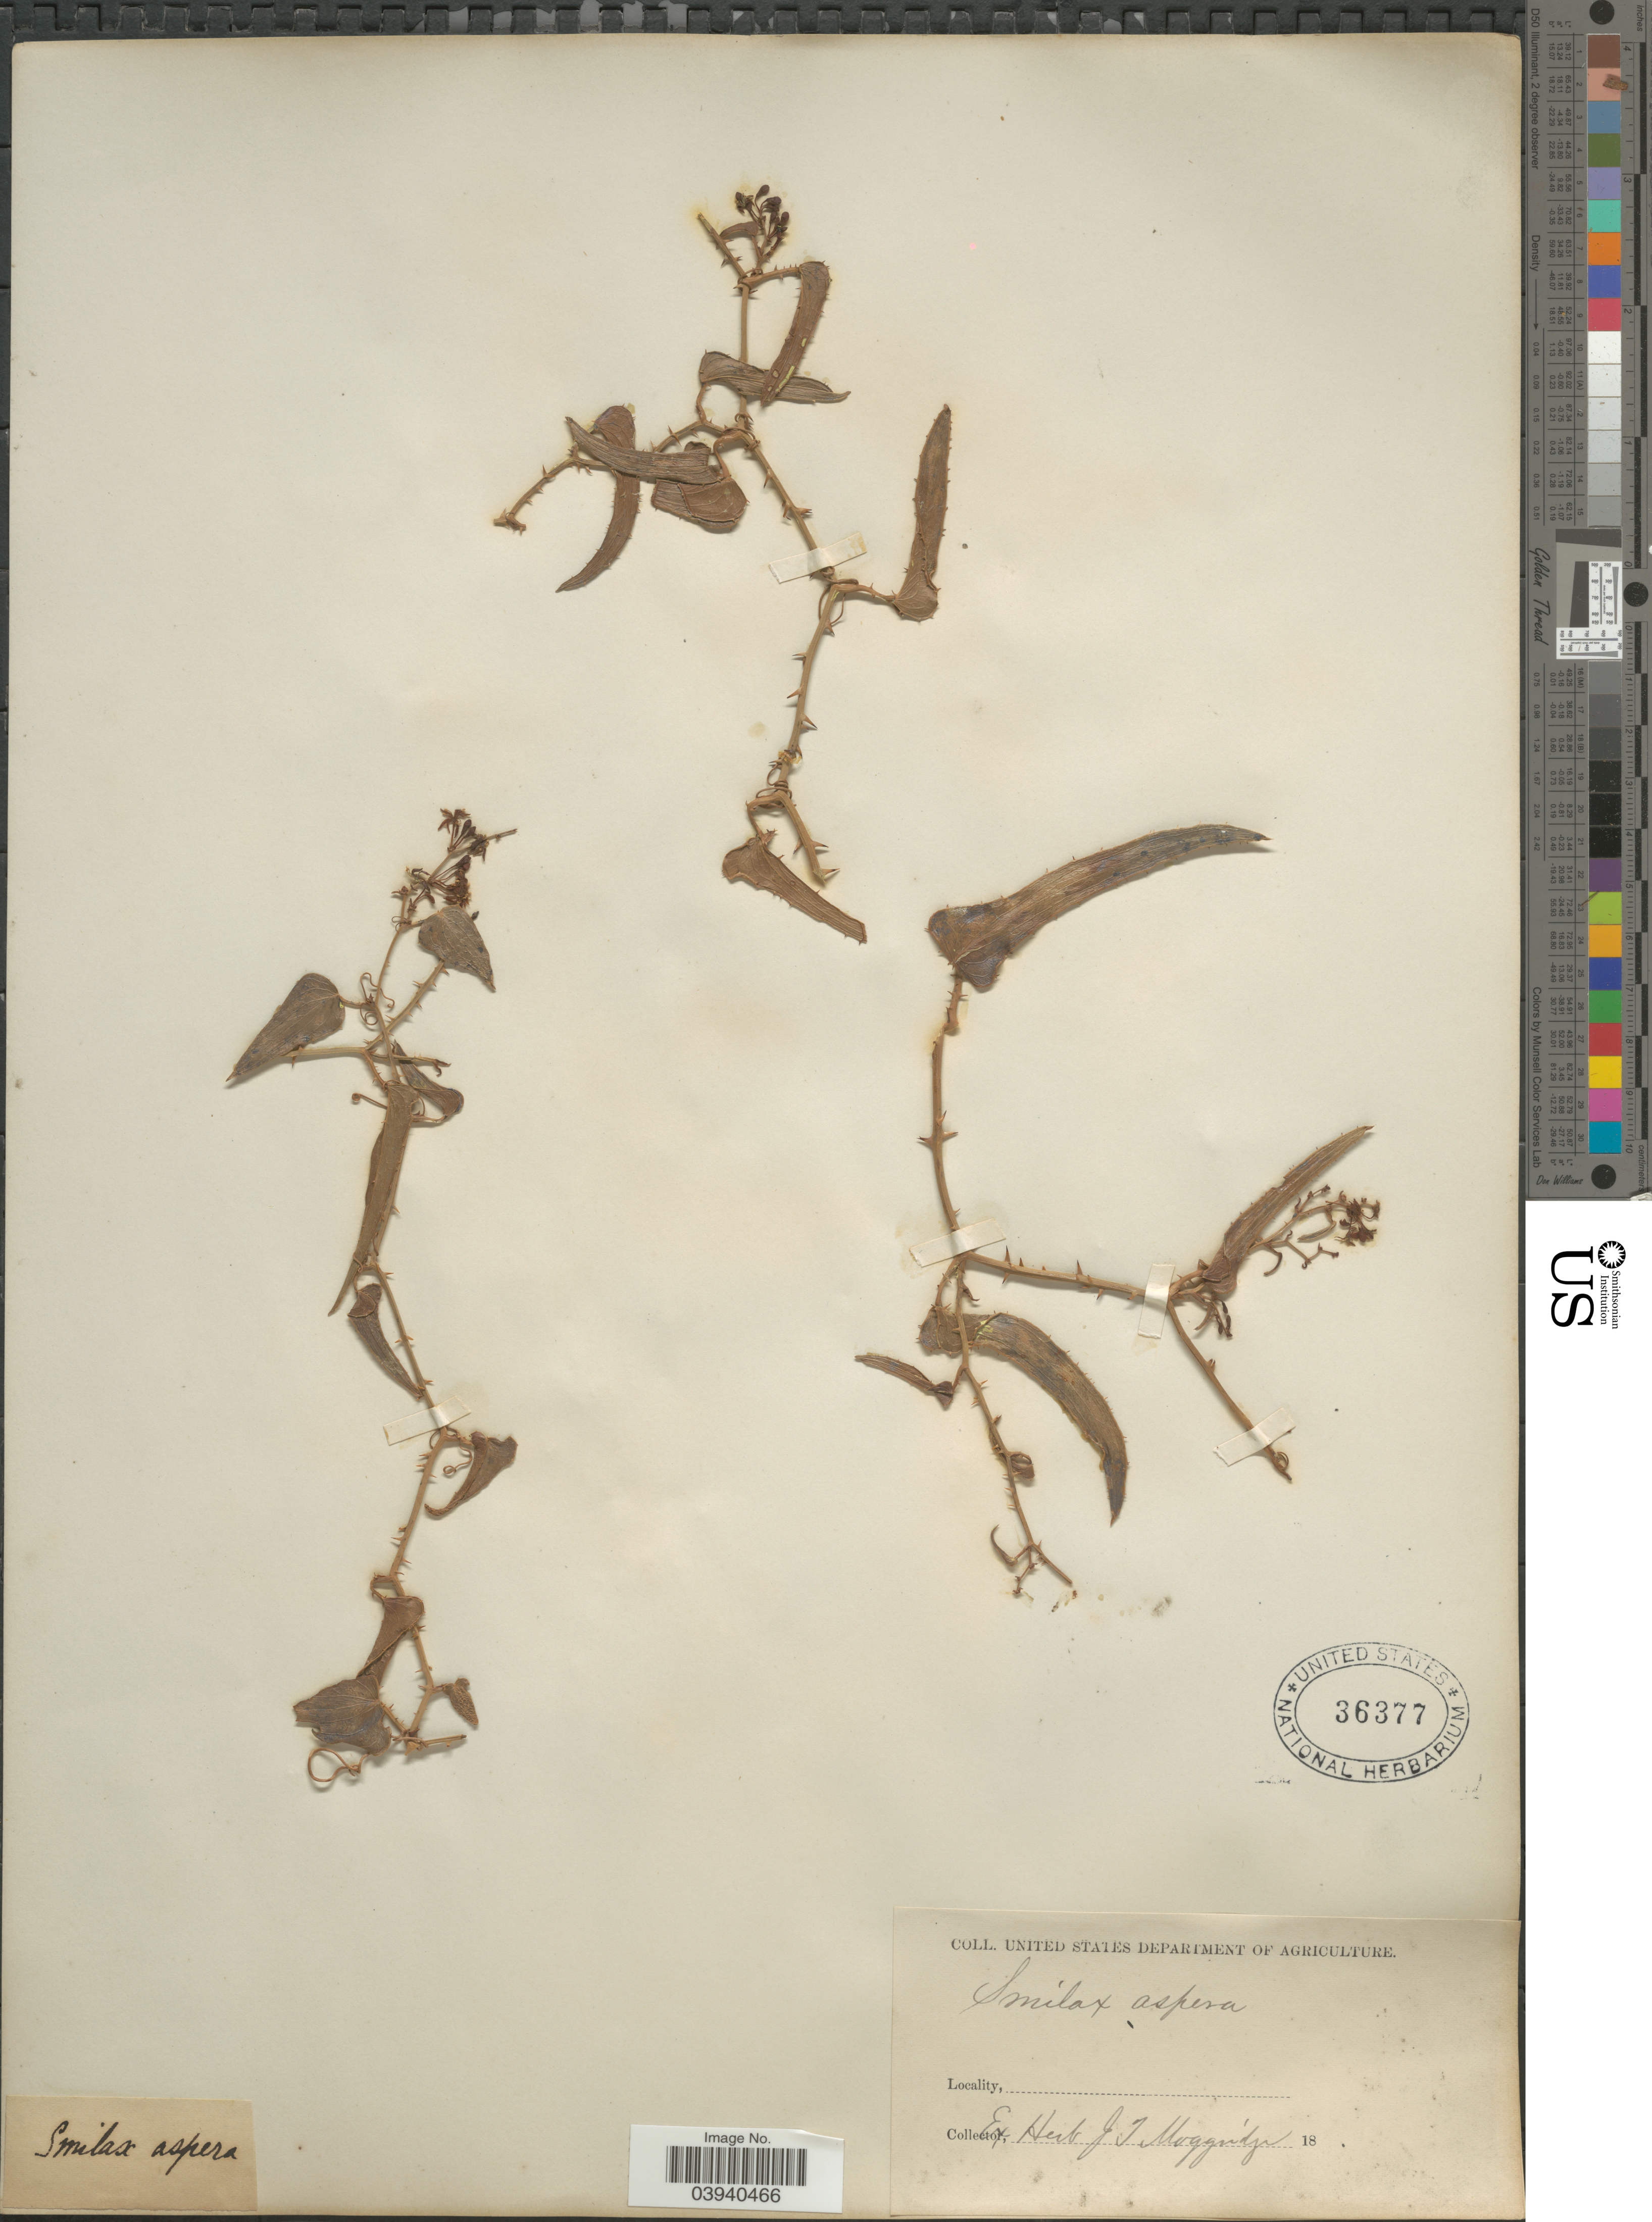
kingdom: Plantae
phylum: Tracheophyta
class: Liliopsida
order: Liliales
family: Smilacaceae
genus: Smilax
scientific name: Smilax aspera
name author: L.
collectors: ex herb. J.T. Moggridge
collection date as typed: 18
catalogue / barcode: US 36377